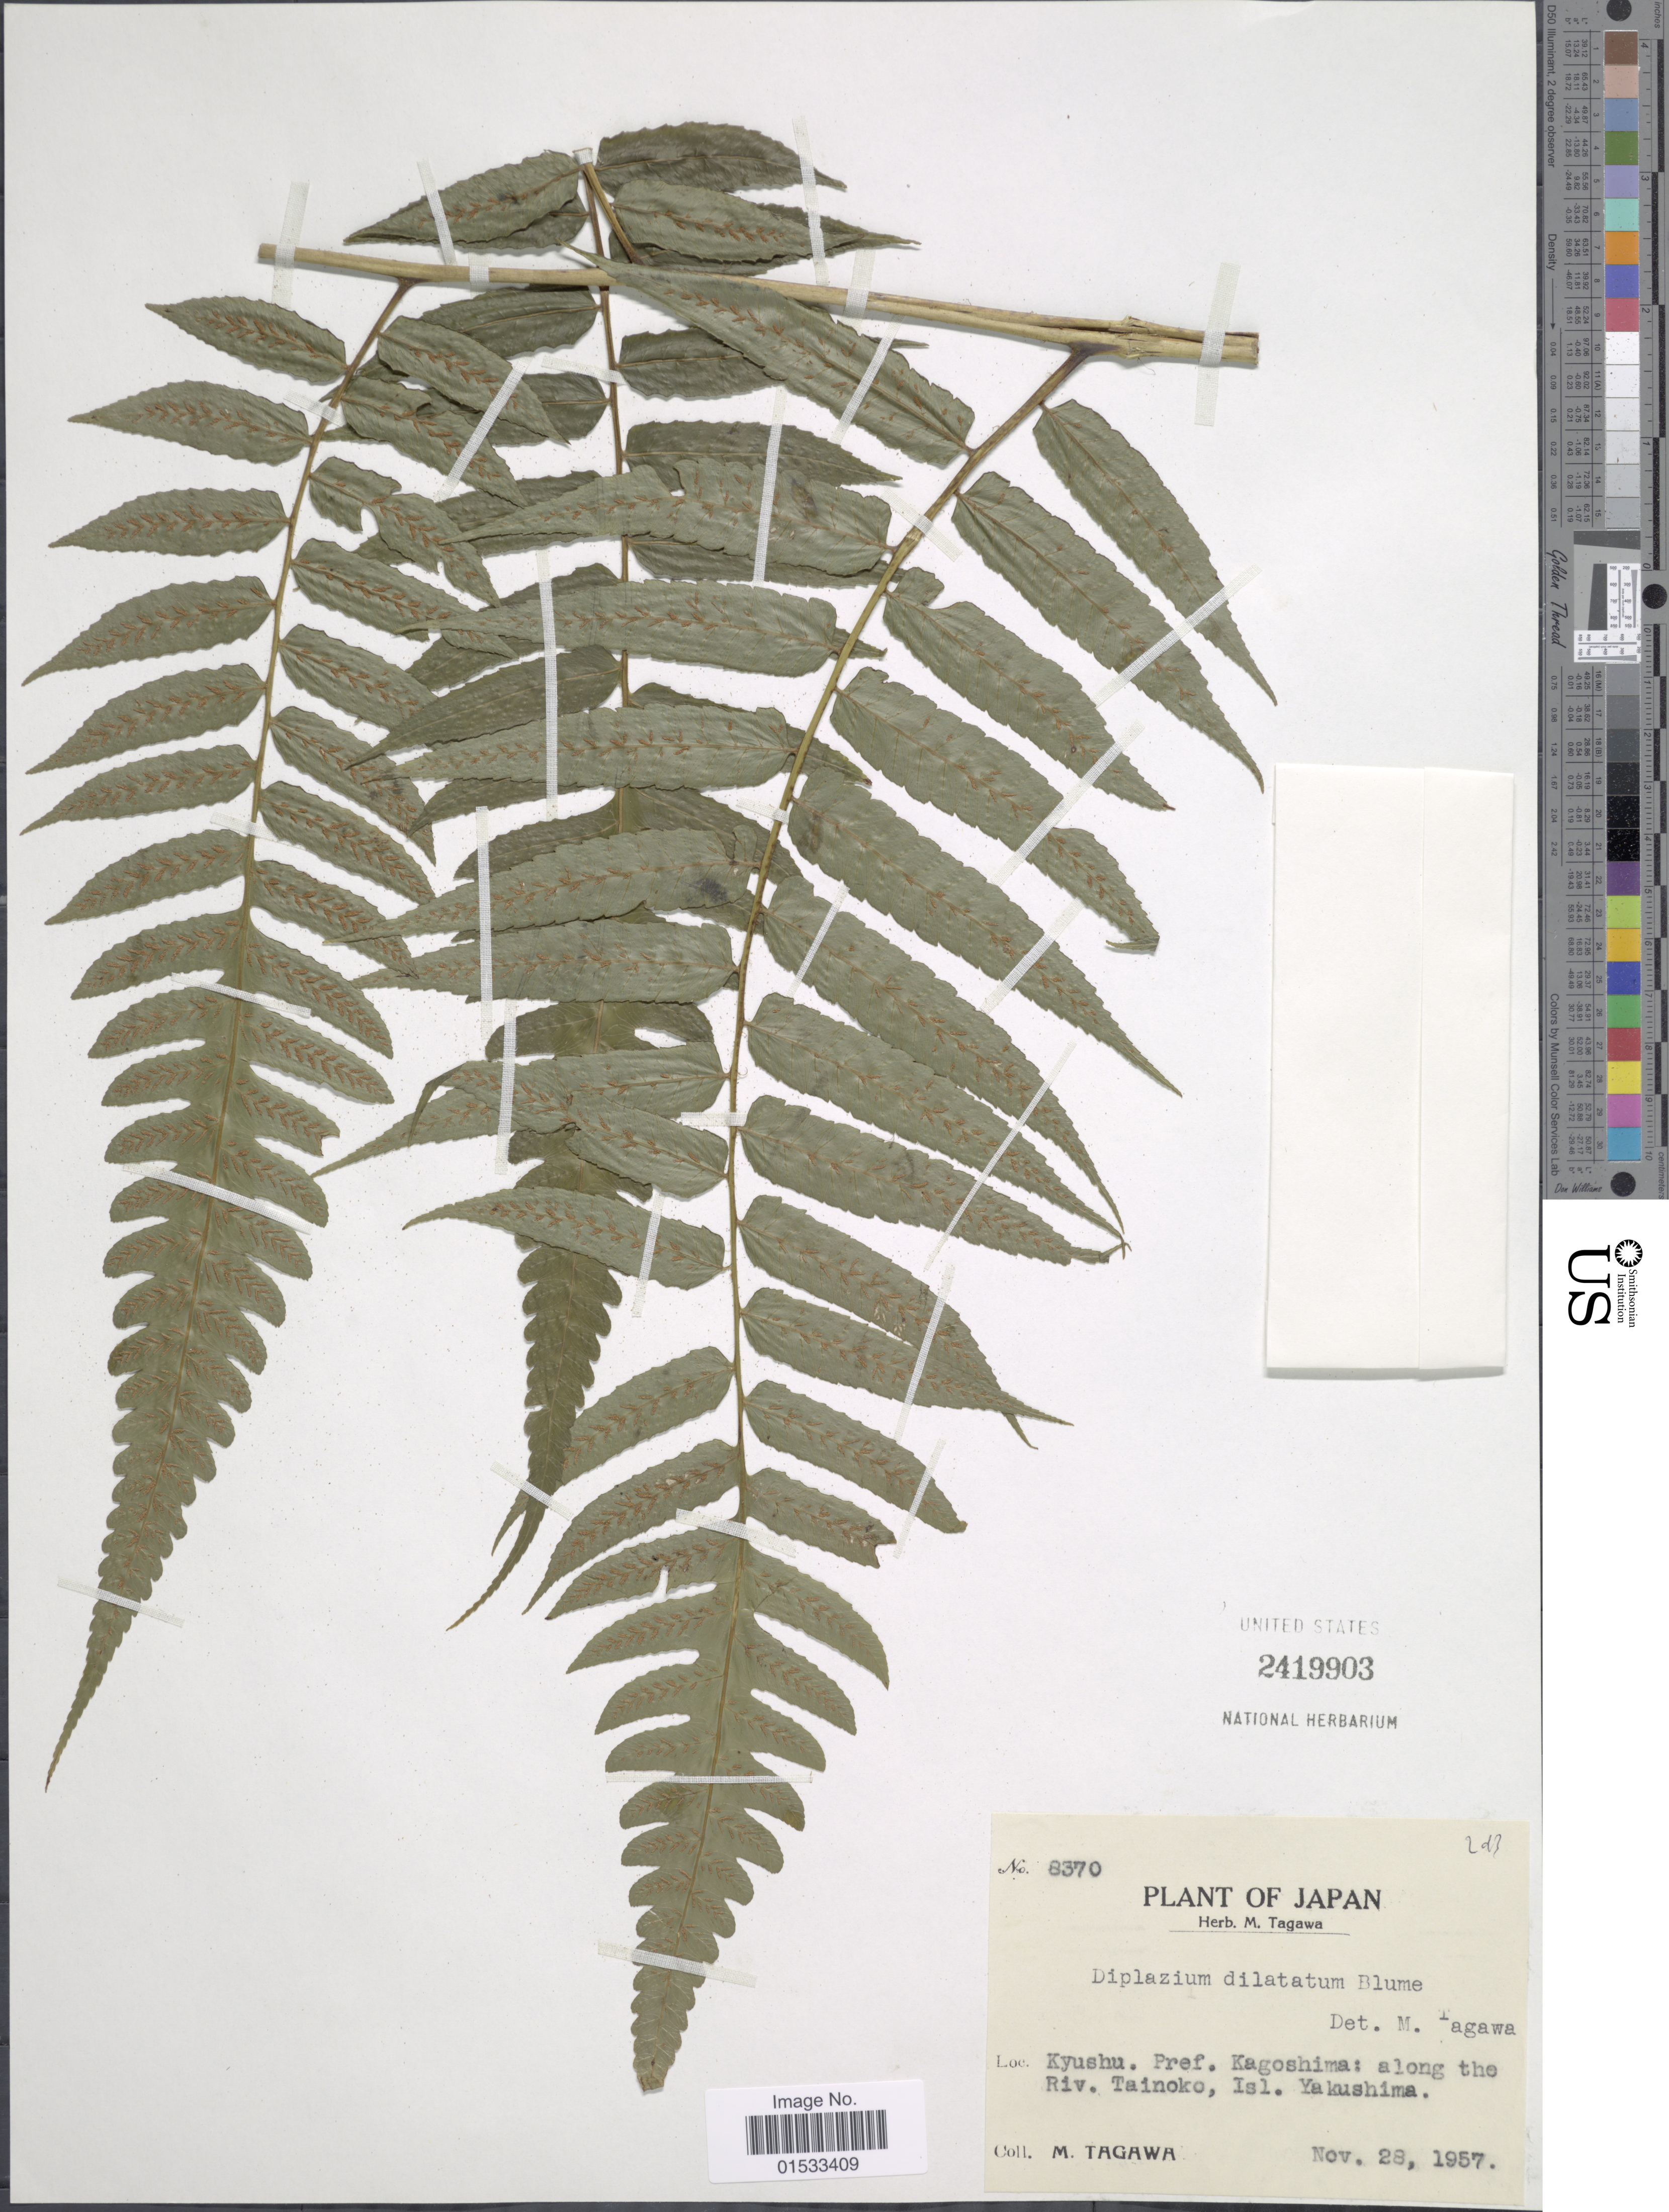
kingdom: Plantae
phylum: Tracheophyta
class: Polypodiopsida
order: Polypodiales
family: Athyriaceae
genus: Diplazium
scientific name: Diplazium dilatatum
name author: Blume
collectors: M. Tagawa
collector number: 8370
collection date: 1957-11-28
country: Japan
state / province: Kagosima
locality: Kyushu, Kagoshima: along the Riv. Tainoko, Isl. Yakushima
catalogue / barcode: US 2419903